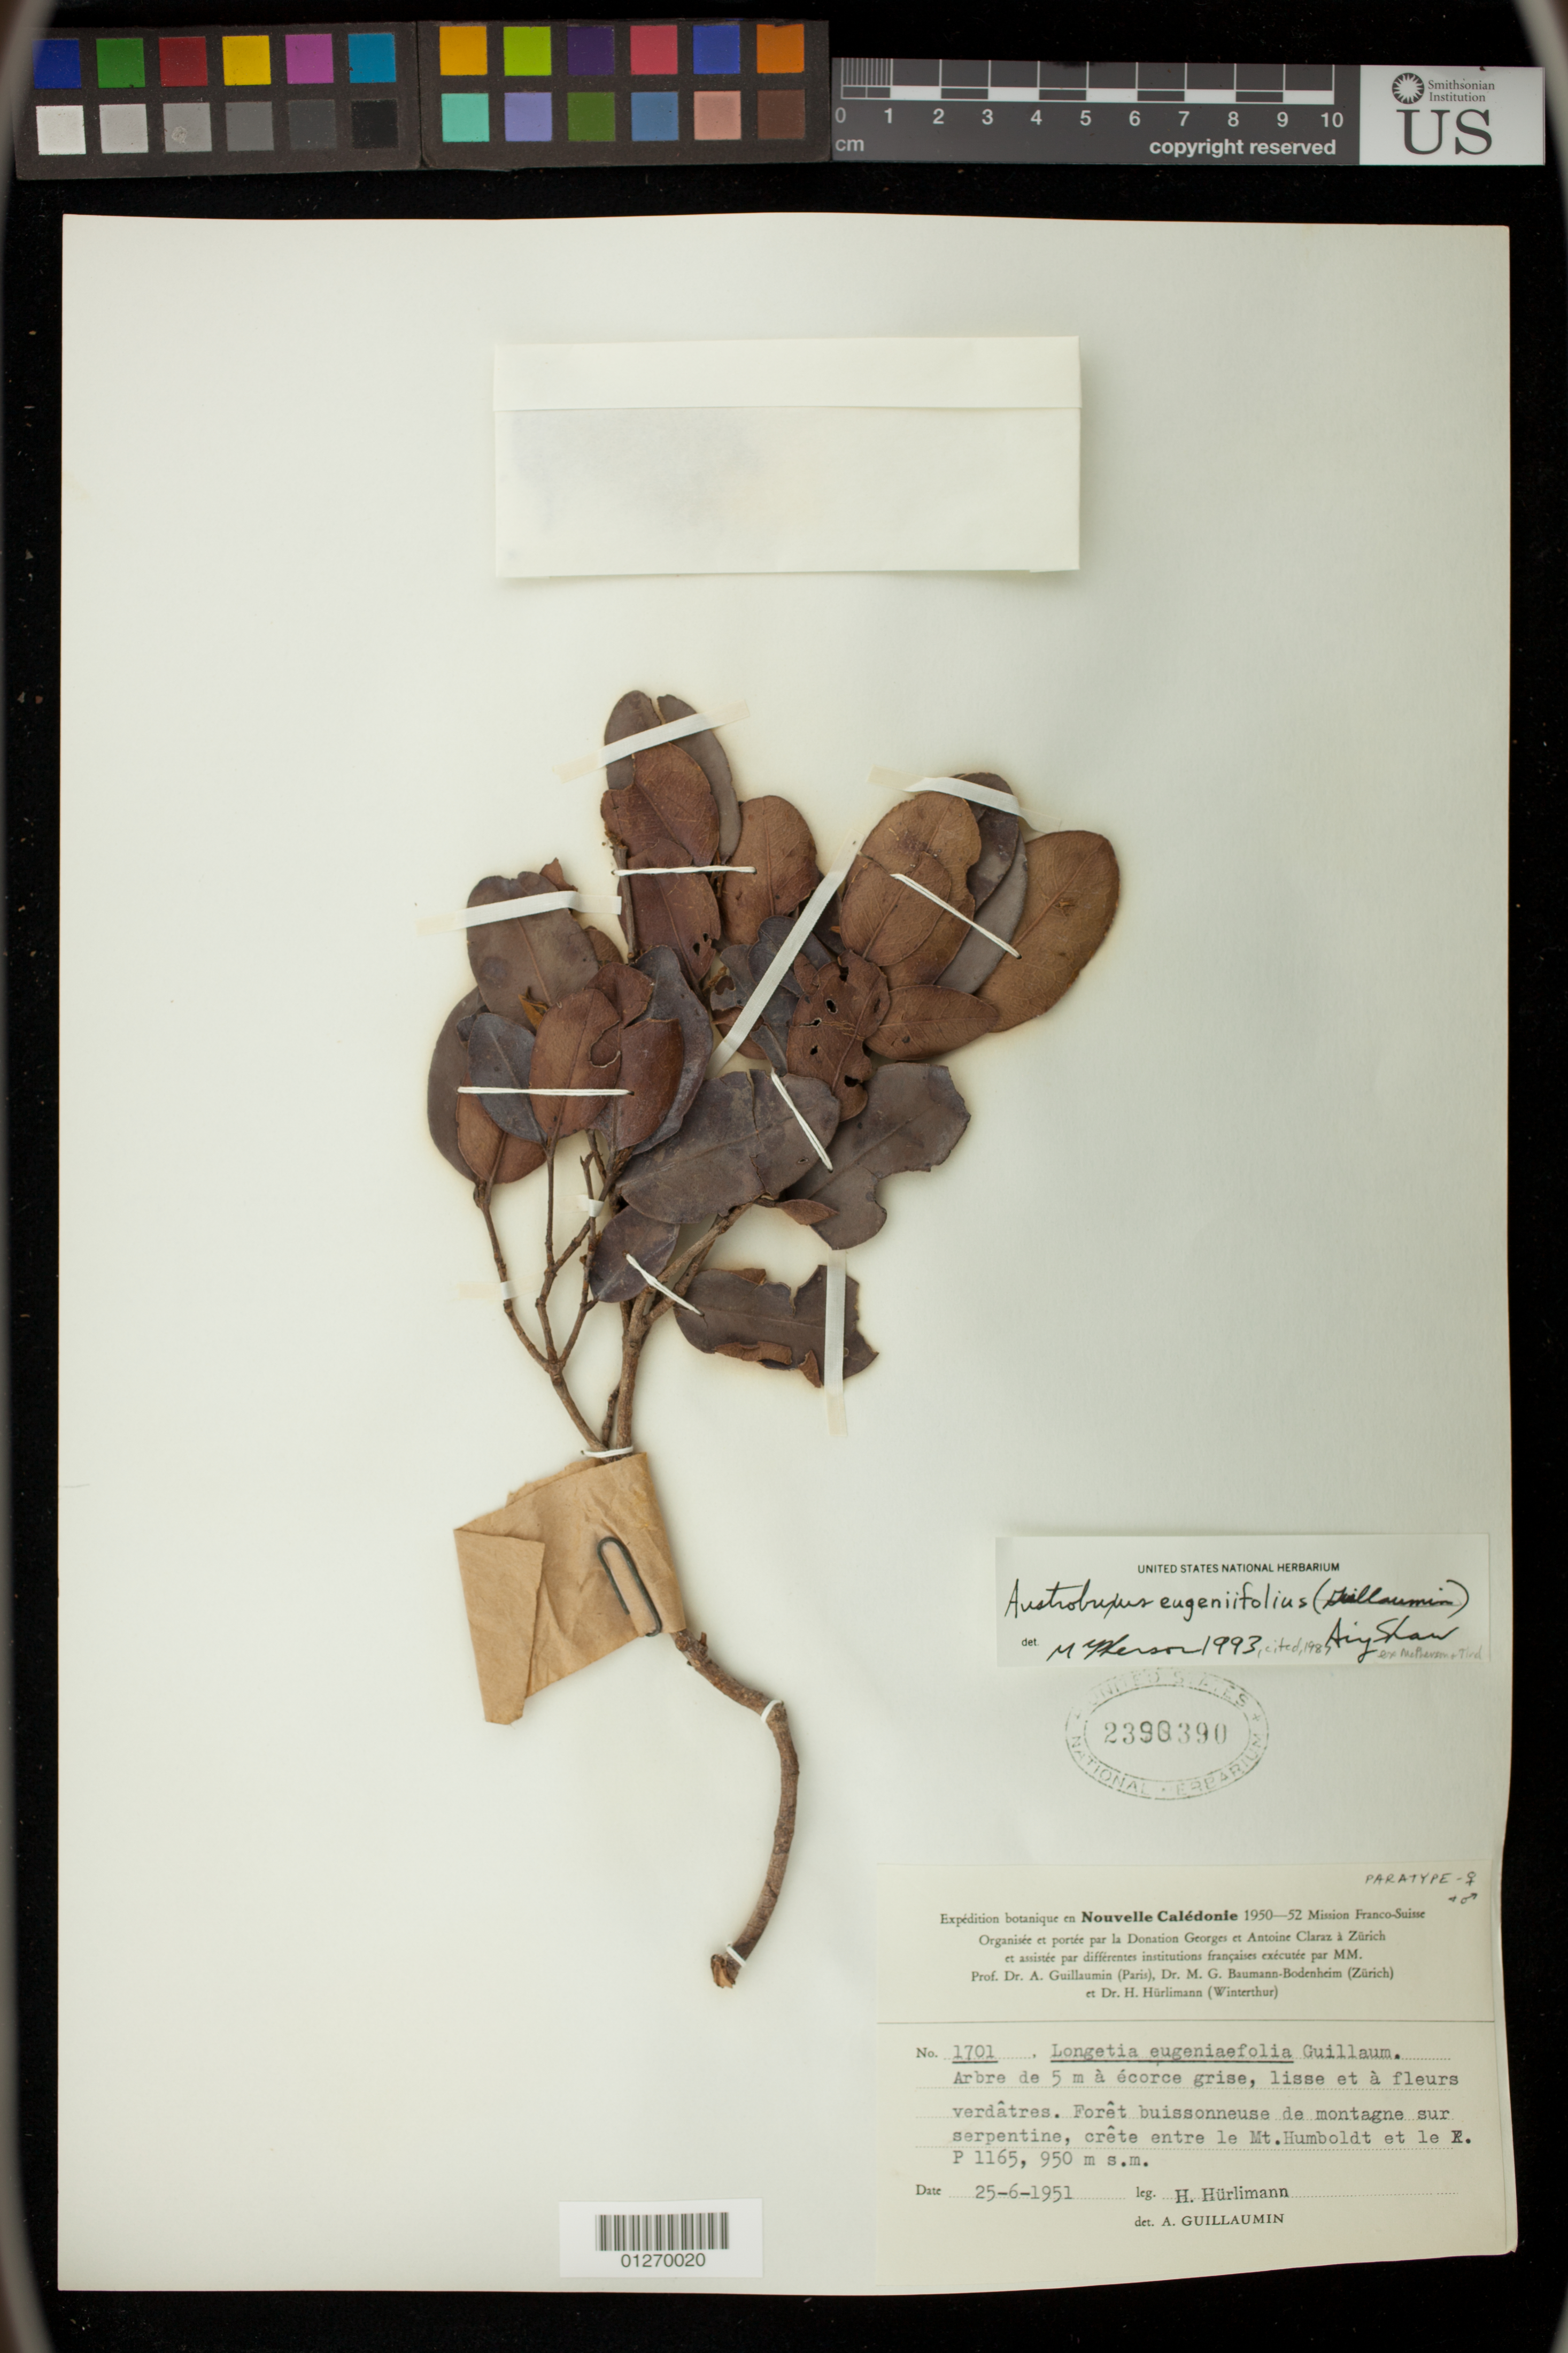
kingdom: Plantae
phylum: Tracheophyta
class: Magnoliopsida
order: Malpighiales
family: Picrodendraceae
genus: Austrobuxus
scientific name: Austrobuxus eugeniifolius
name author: Airy Shaw ex McPherson & Tirel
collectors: H. Hurlimann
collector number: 1701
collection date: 1951-06-25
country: New Caledonia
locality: crete entre la Mt. Humboldt et le P 1165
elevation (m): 950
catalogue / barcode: US 2390390